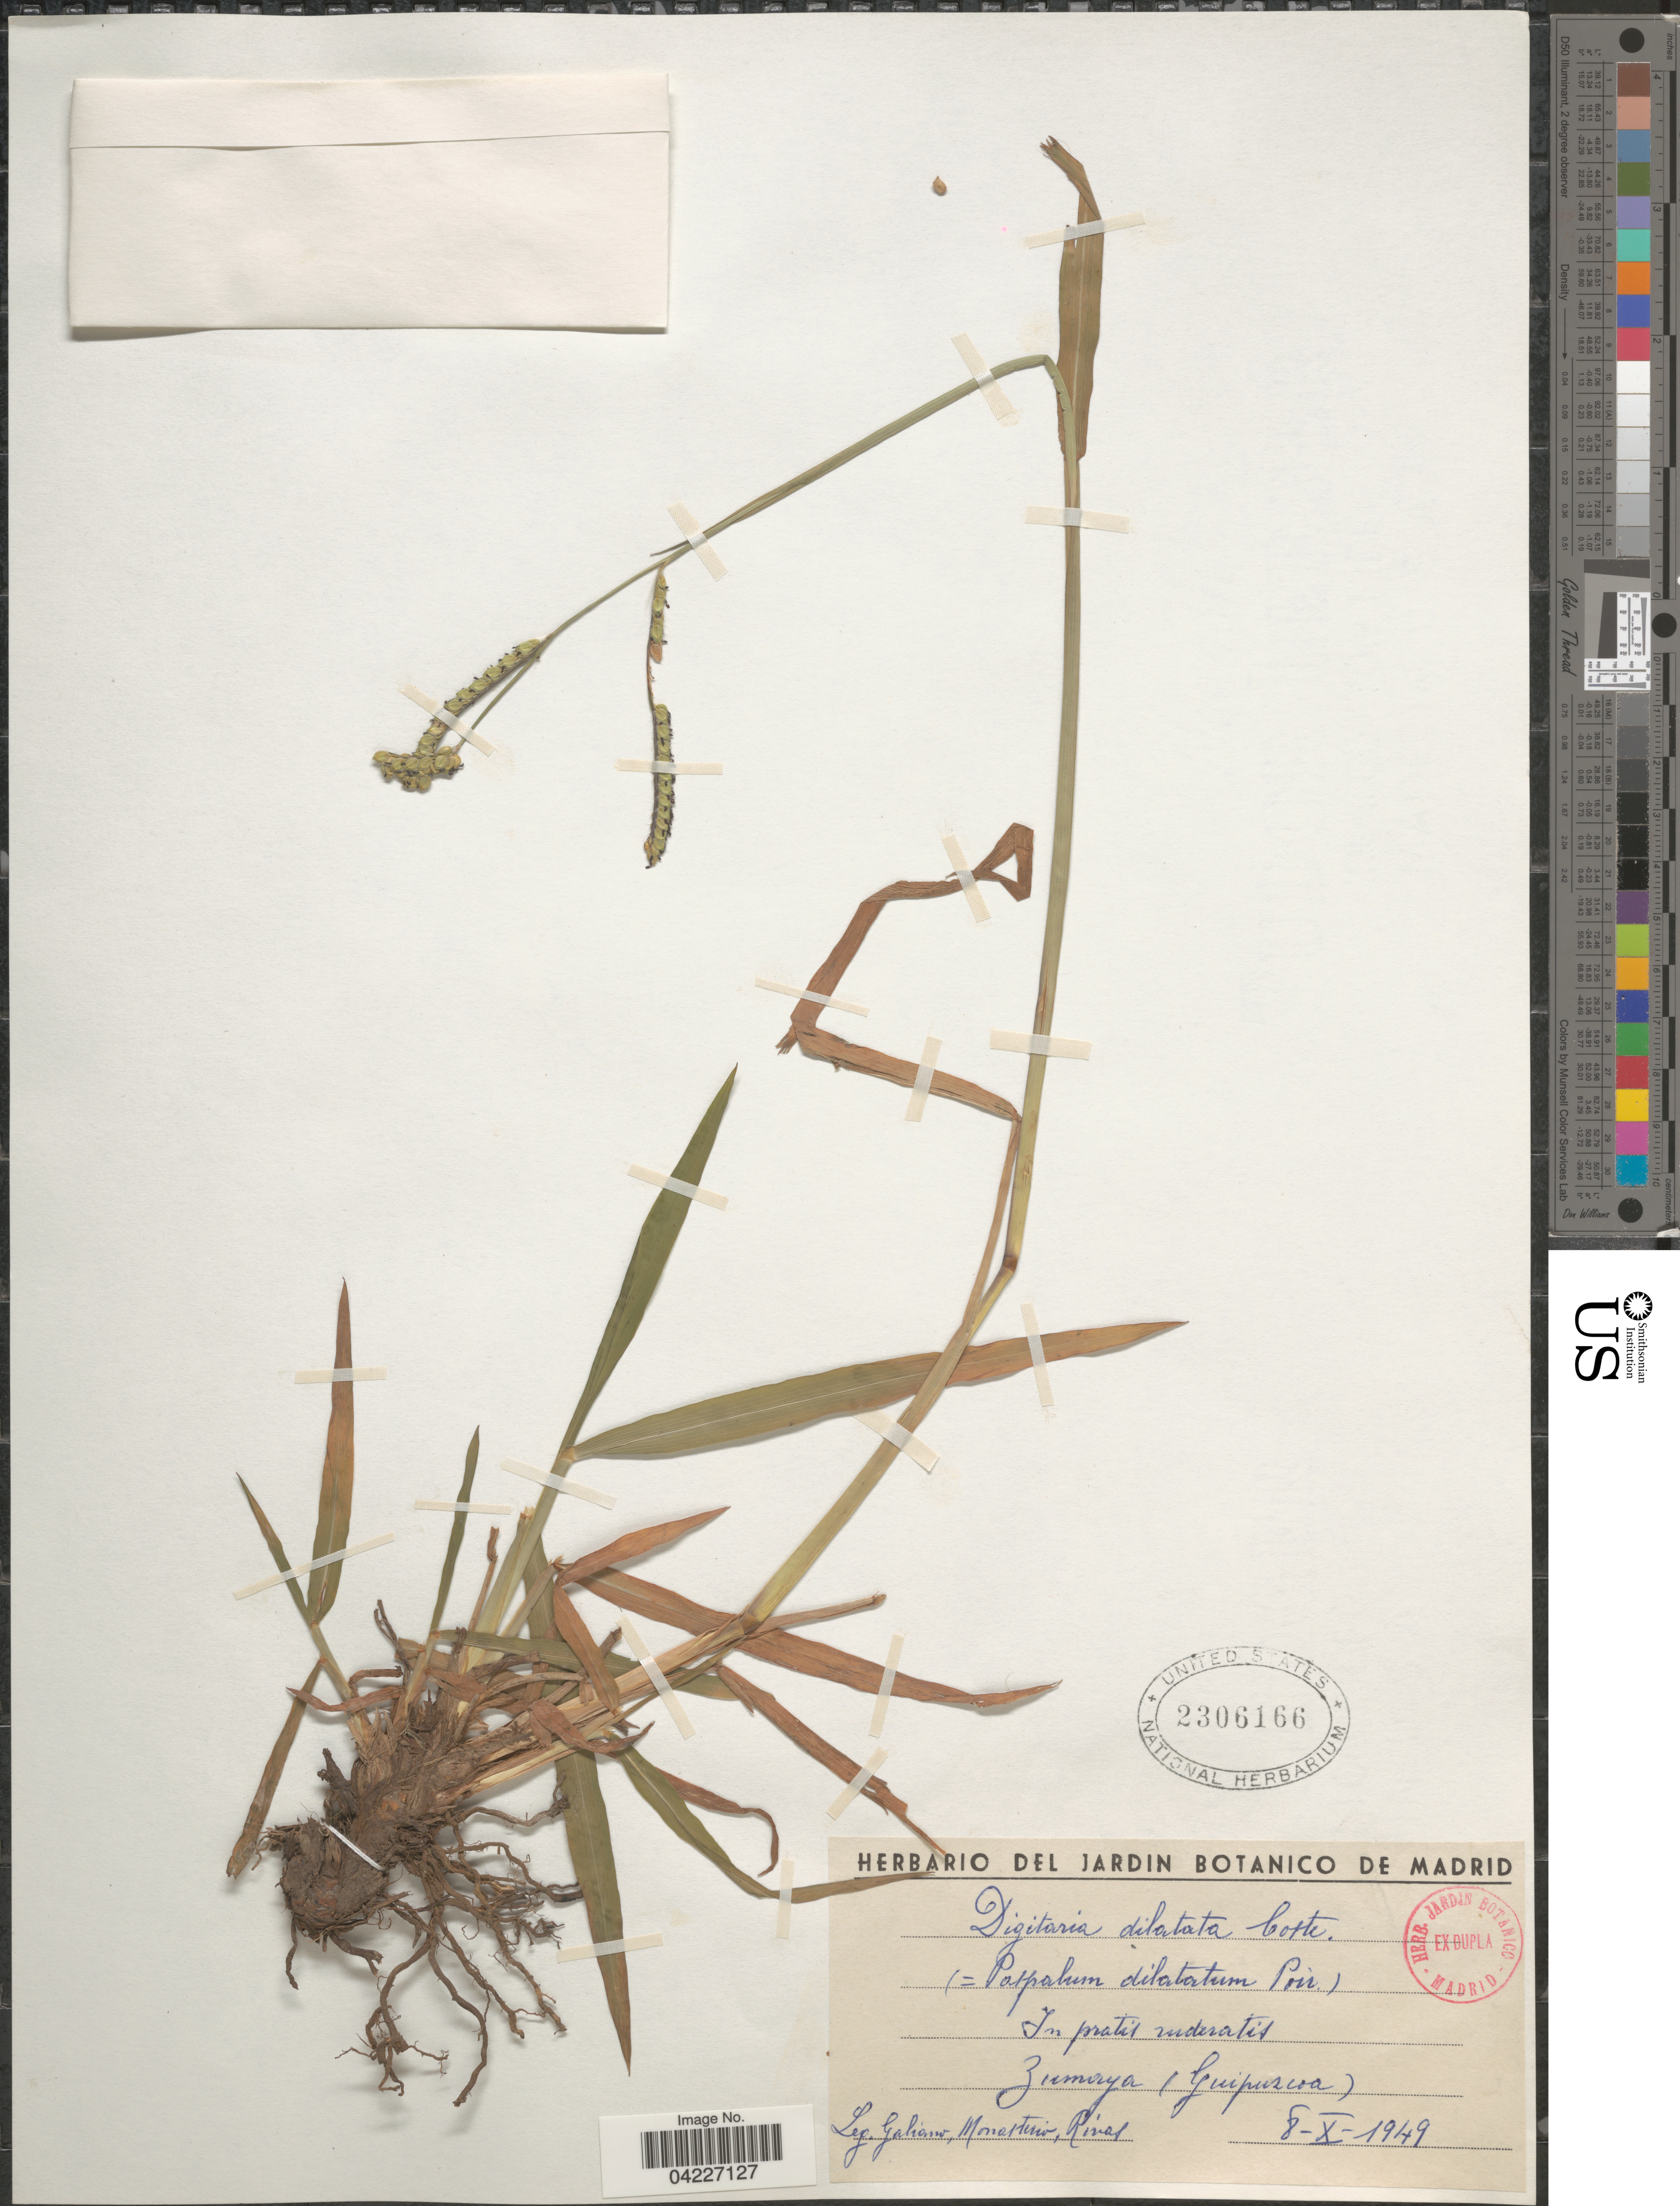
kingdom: Plantae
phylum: Tracheophyta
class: Liliopsida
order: Poales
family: Poaceae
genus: Paspalum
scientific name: Paspalum dilatatum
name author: Poir.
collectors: Galiano, Monasterio & -. Pinas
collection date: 1949-10-08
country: Spain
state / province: Madrid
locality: In pratis ruderatis. Zumaya (Guipuscoa).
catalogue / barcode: US 2306166